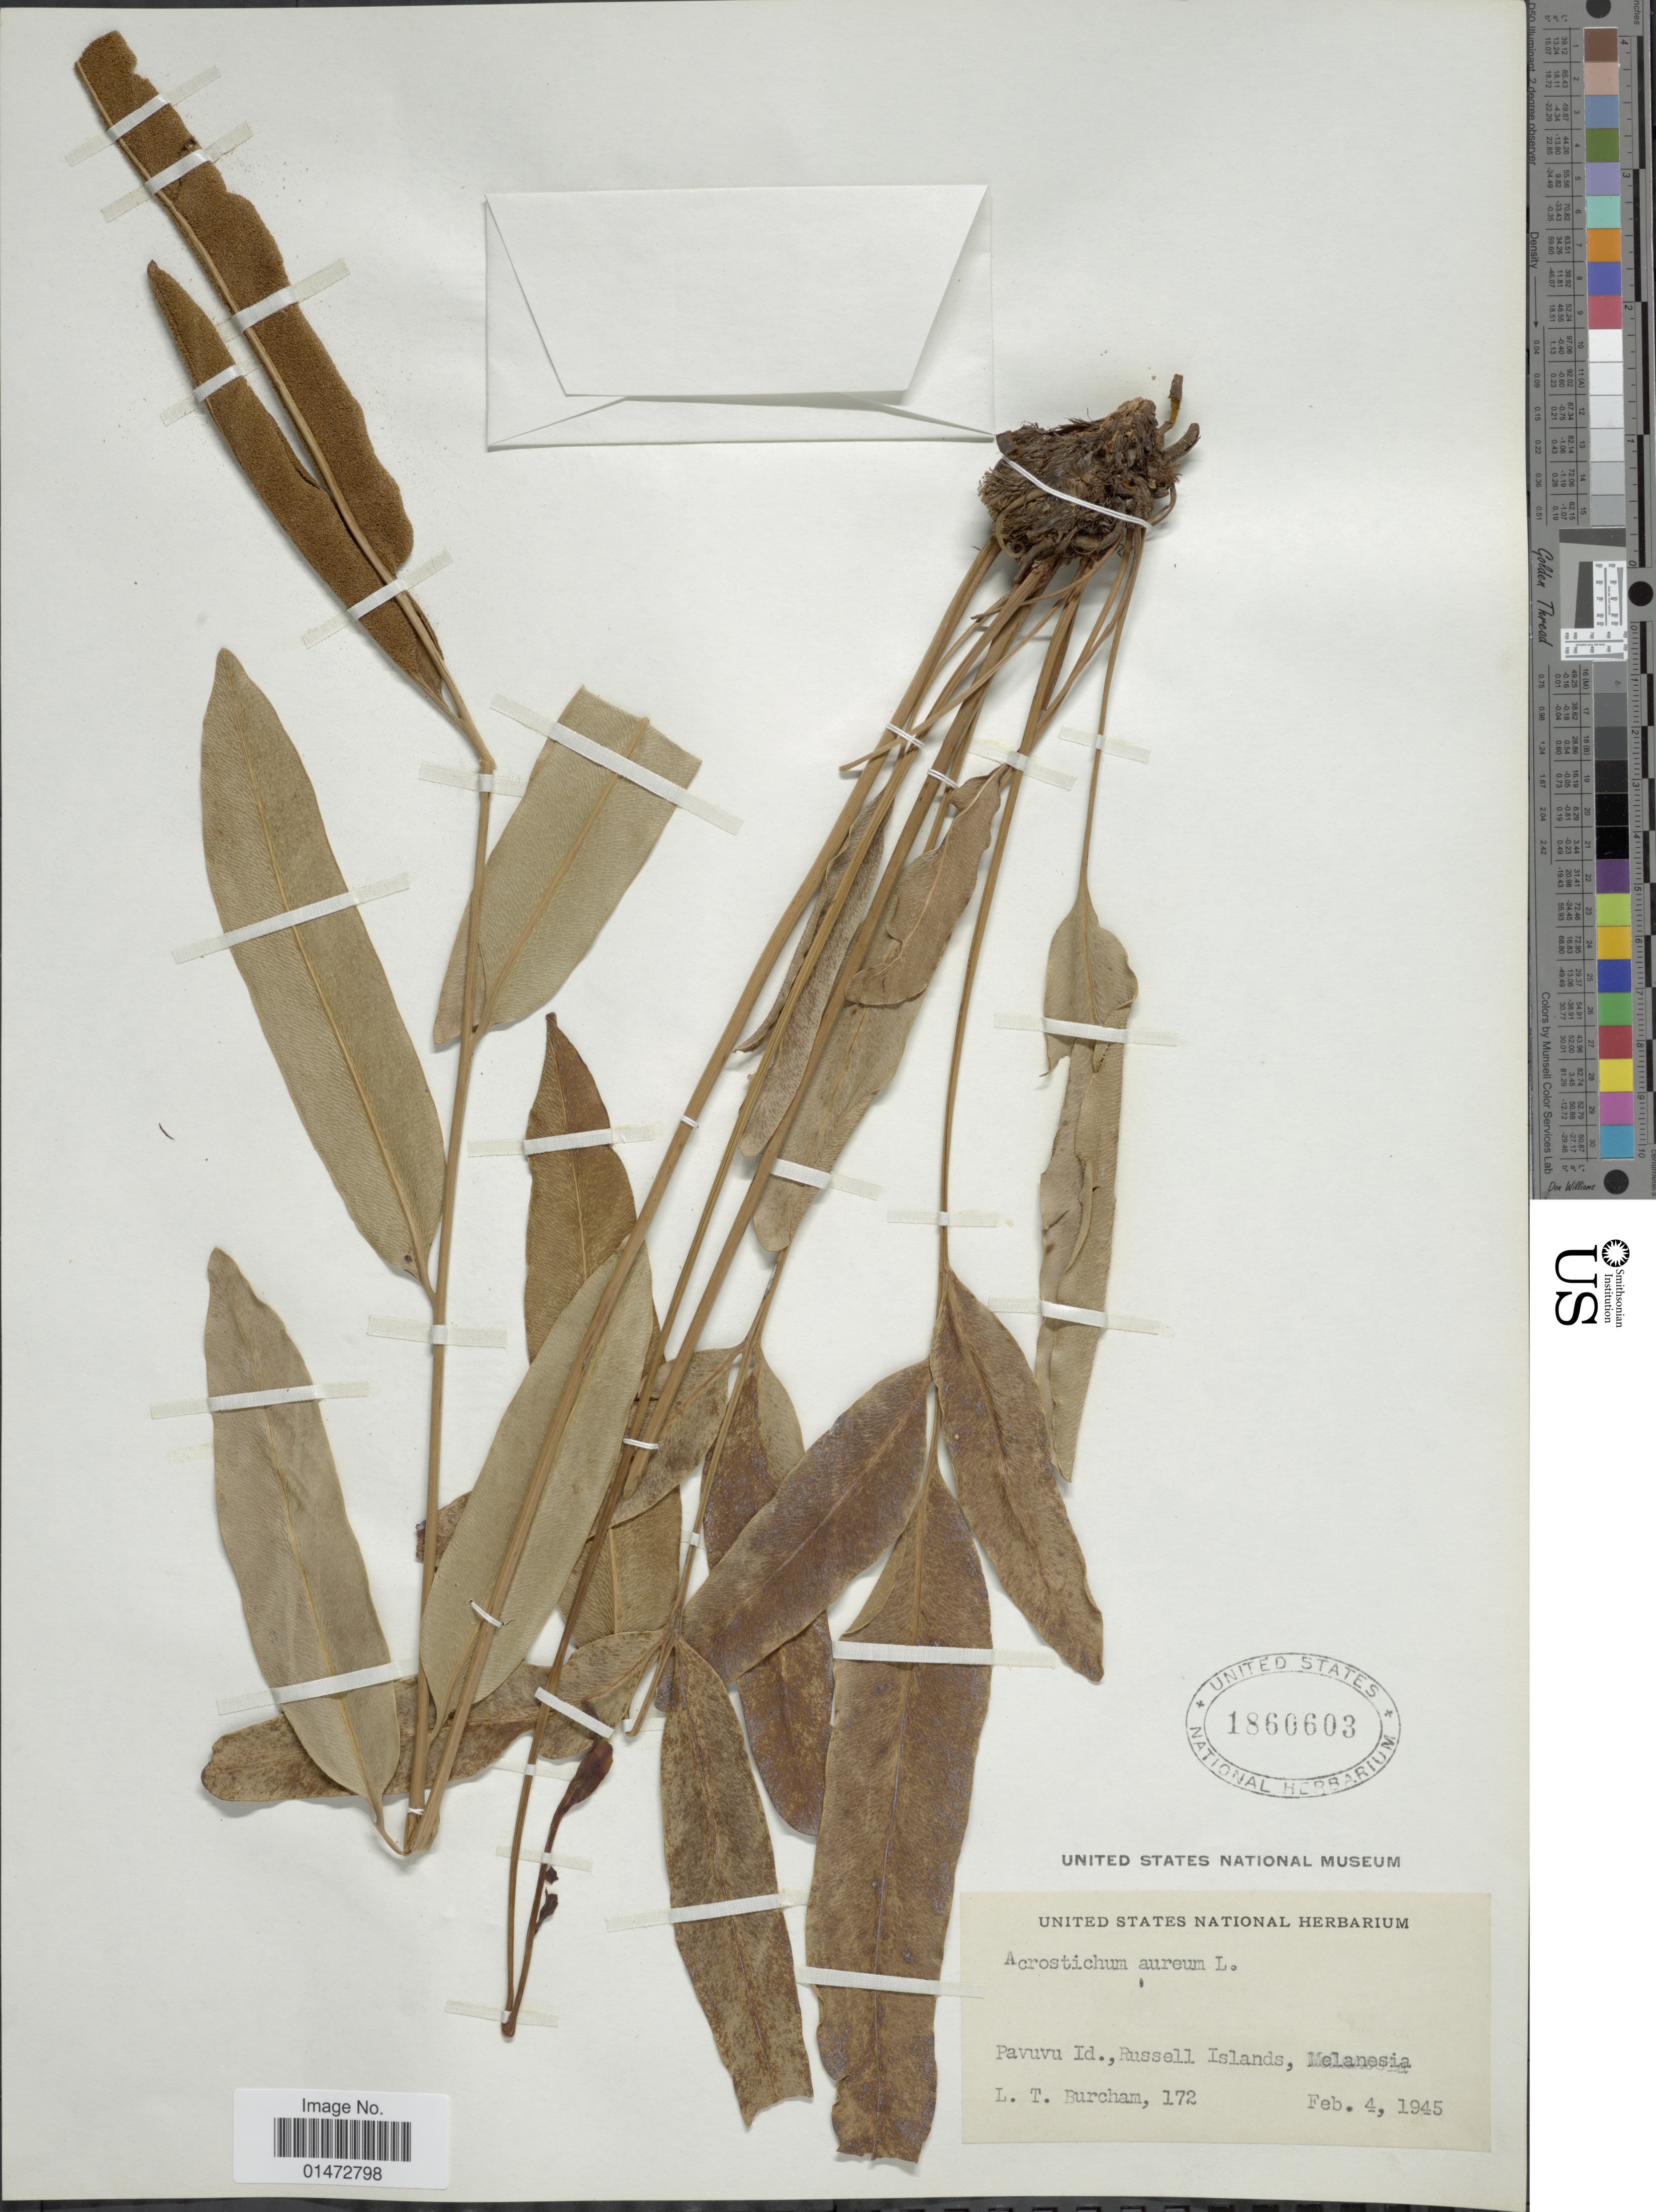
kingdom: Plantae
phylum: Tracheophyta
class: Polypodiopsida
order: Polypodiales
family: Pteridaceae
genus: Acrostichum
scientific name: Acrostichum aureum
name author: L.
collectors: L. Burcham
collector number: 172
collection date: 1945-02-04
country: Solomon Islands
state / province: Solomon Islands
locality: Pavuvu Id., Russell Islands, Melanesia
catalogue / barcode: US 1860603